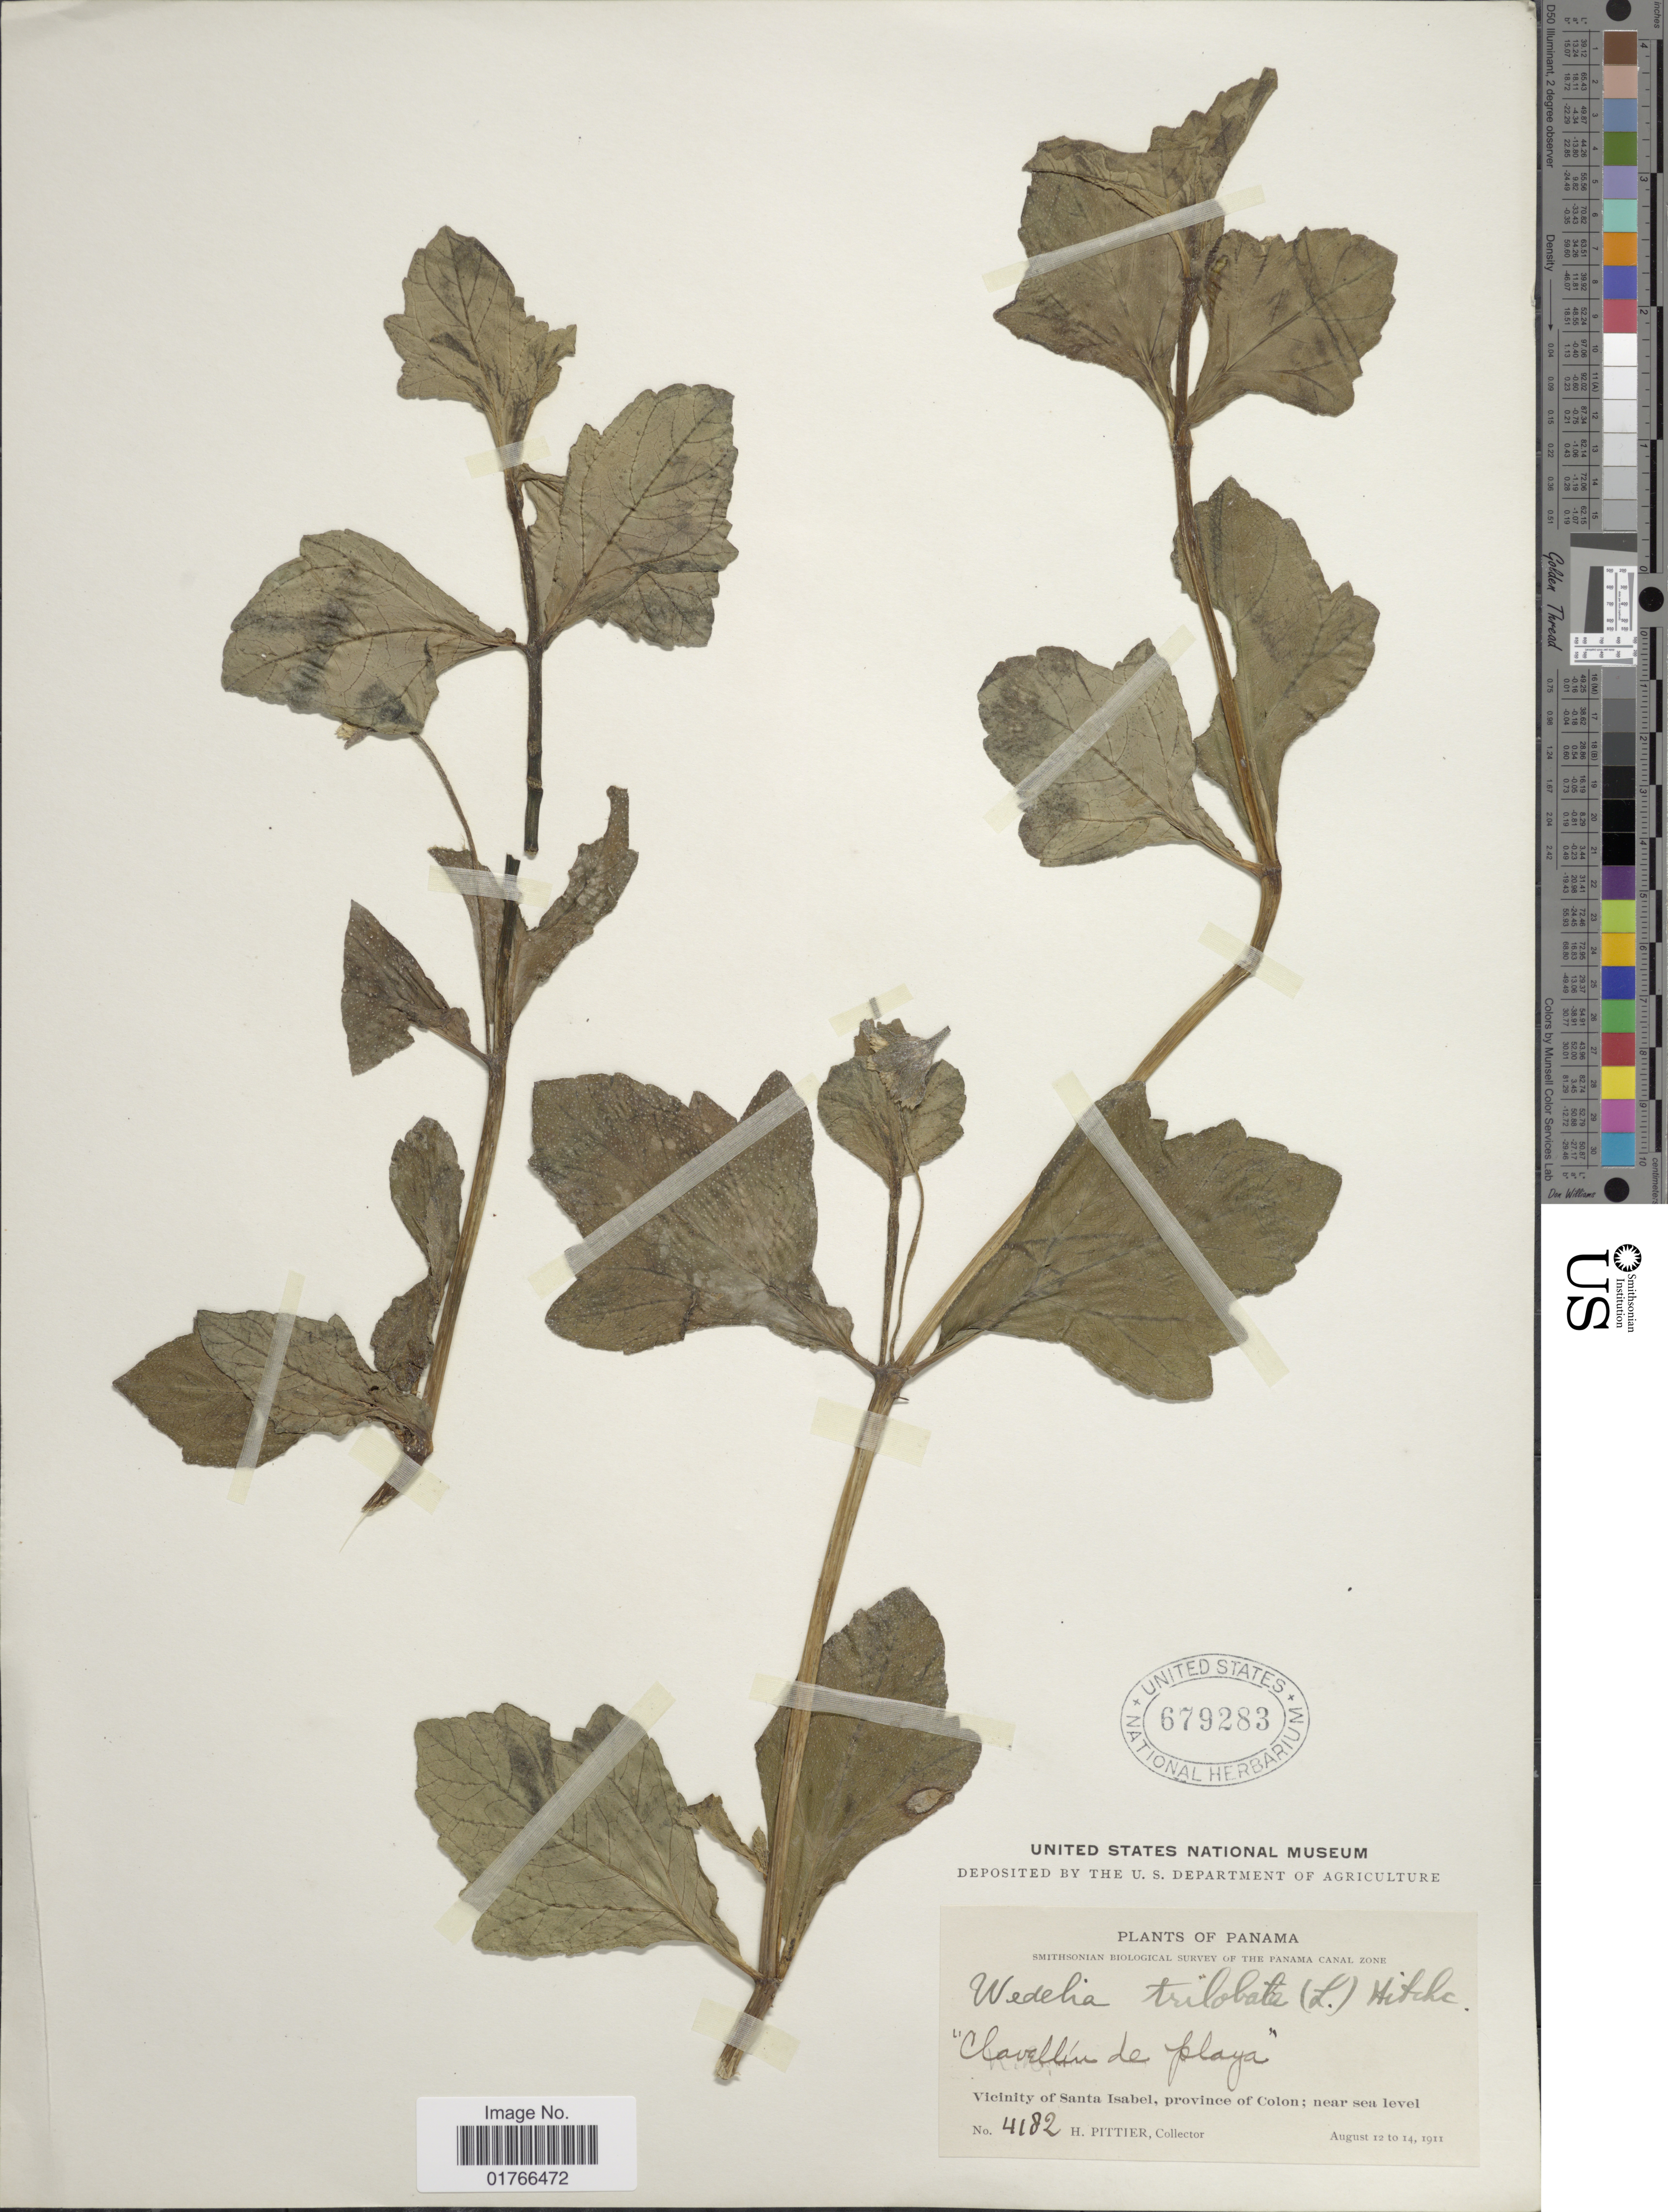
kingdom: Plantae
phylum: Tracheophyta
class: Magnoliopsida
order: Asterales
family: Asteraceae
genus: Sphagneticola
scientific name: Sphagneticola trilobata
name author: (L.) Pruski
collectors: H. F. Pittier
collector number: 4182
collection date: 1911-08-12/1911-08-14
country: Panama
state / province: Colón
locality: Clavellin de Playa, Vicinity of Santa Isabel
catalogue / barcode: US 679283